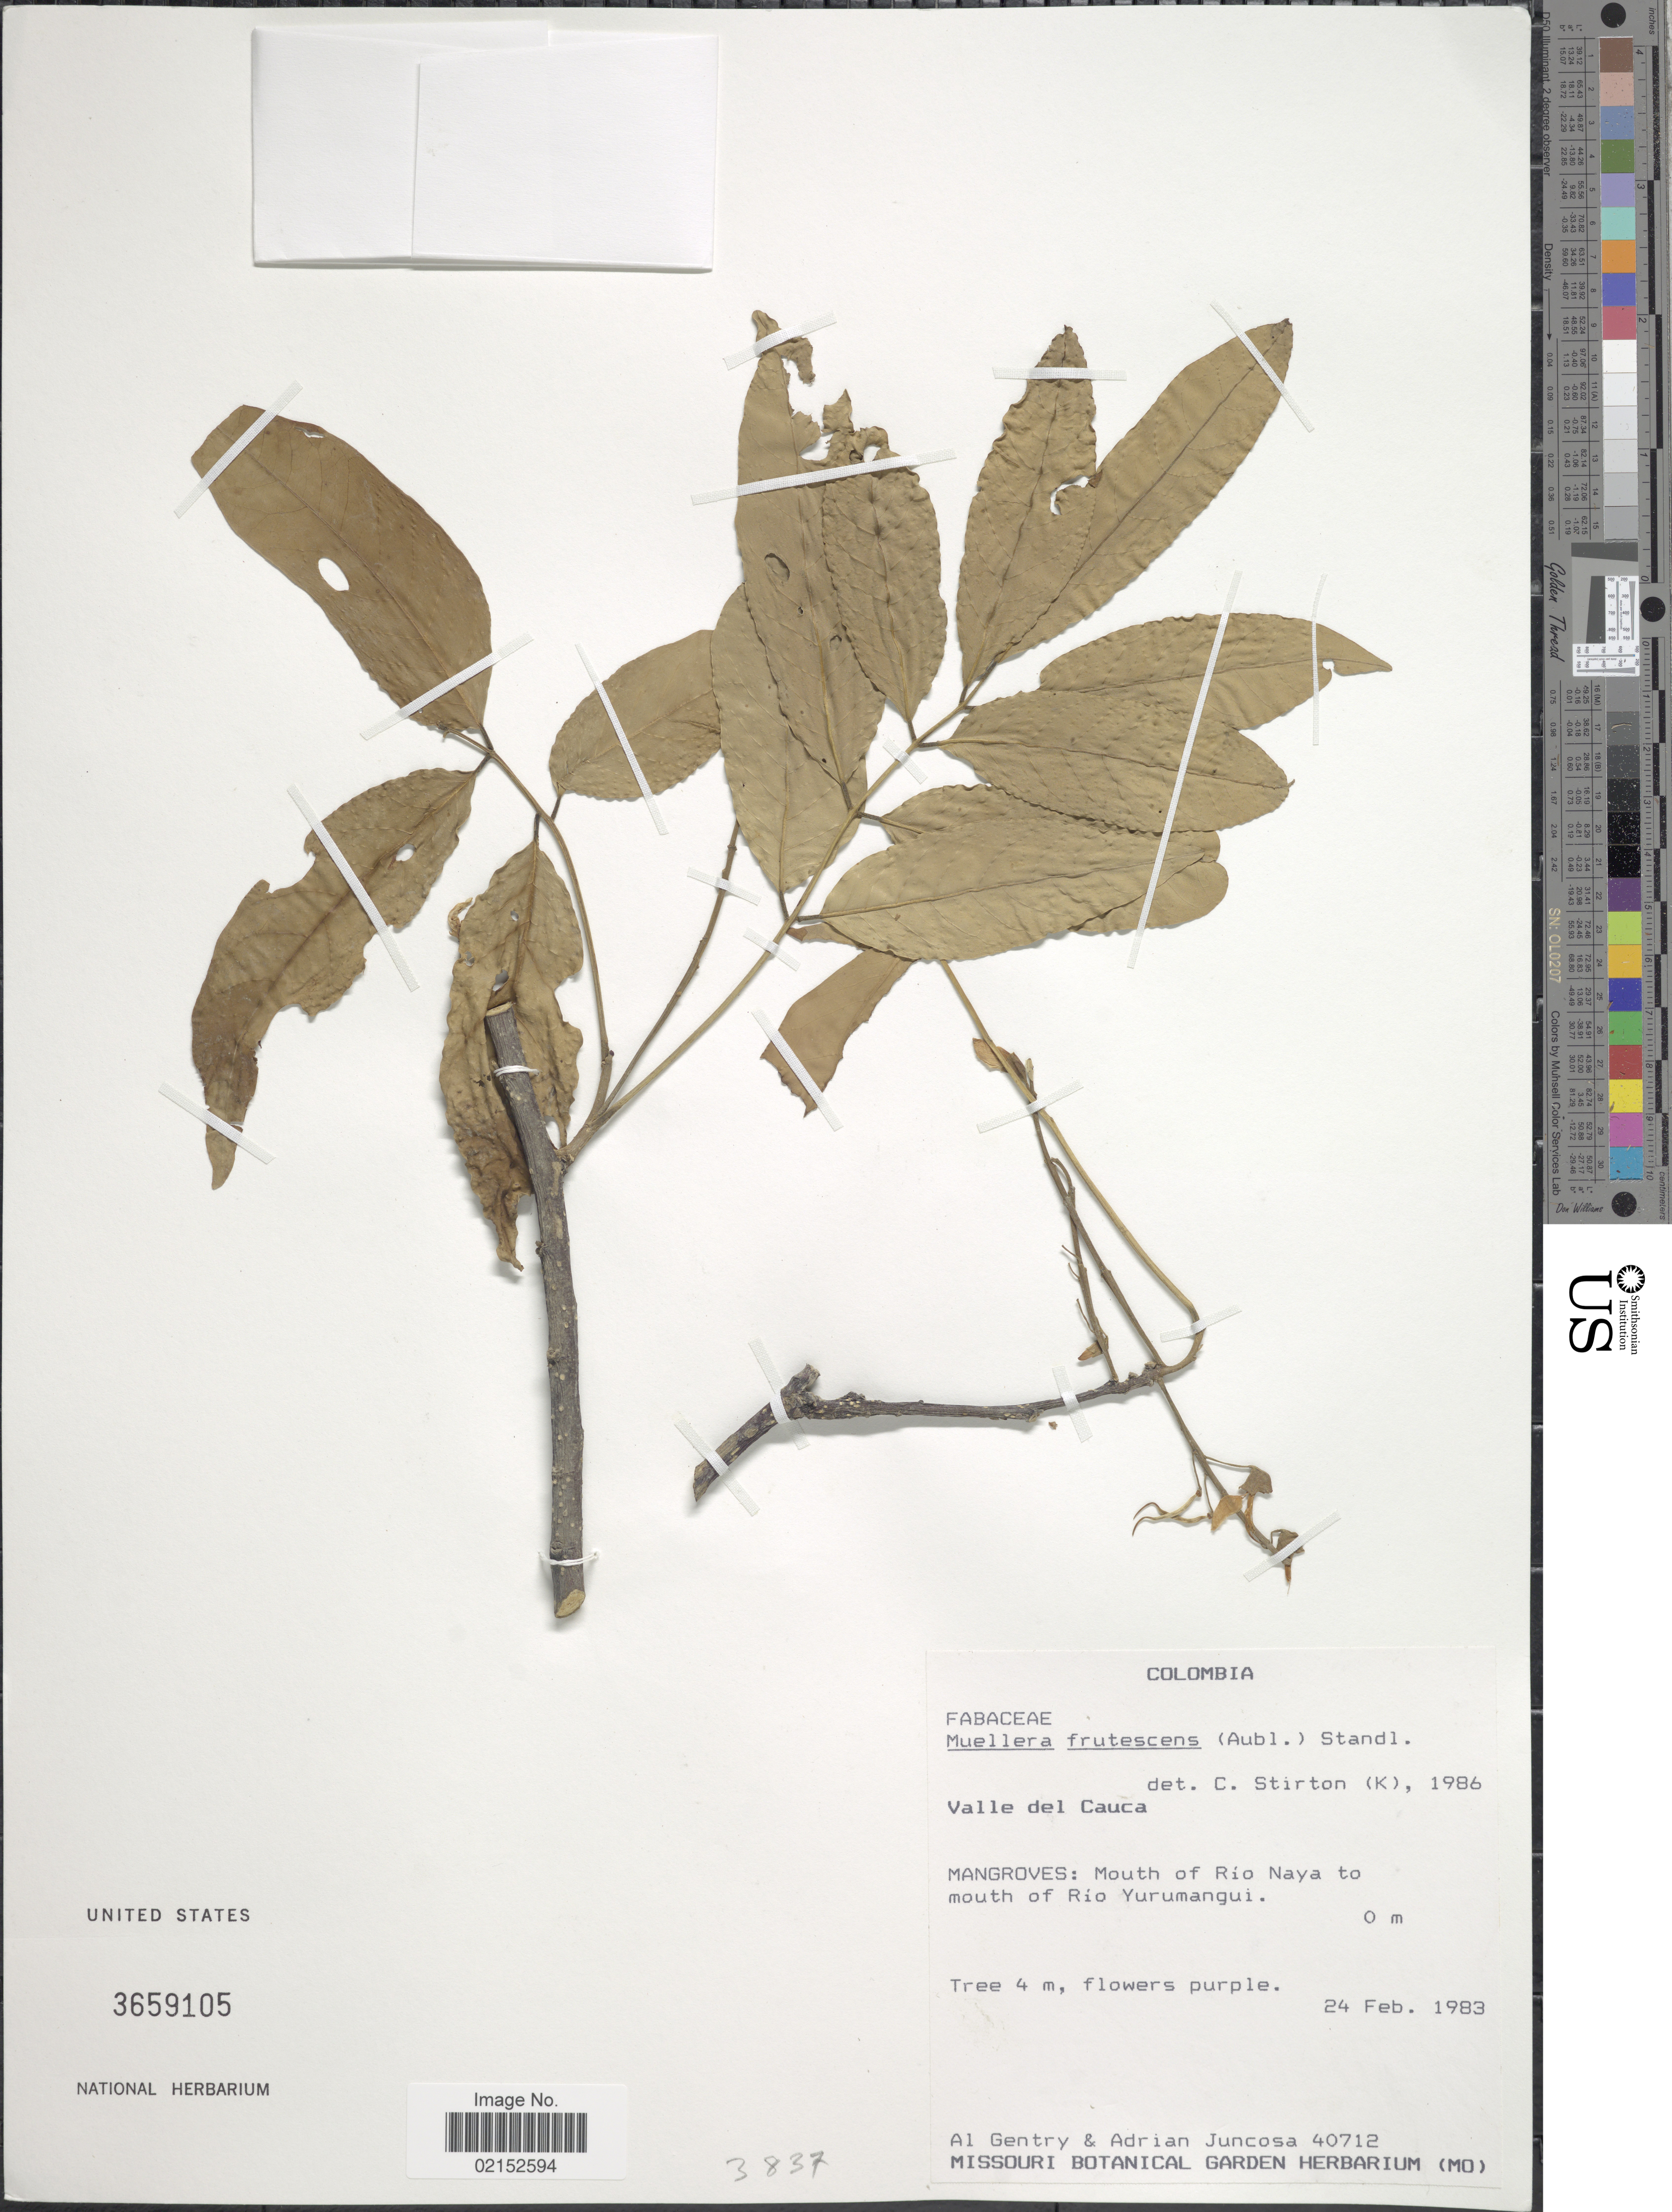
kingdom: Plantae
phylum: Tracheophyta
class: Magnoliopsida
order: Fabales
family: Fabaceae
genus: Muellera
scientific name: Muellera frutescens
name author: (Aubl.) Standl.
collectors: A. H. Gentry & A. Juncosa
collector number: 40712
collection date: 1983-02-24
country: Colombia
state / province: Valle del Cauca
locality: Mangroves: Mouth of Rio Naya to mouth of Rio Yurumangui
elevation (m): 0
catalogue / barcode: US 3659105